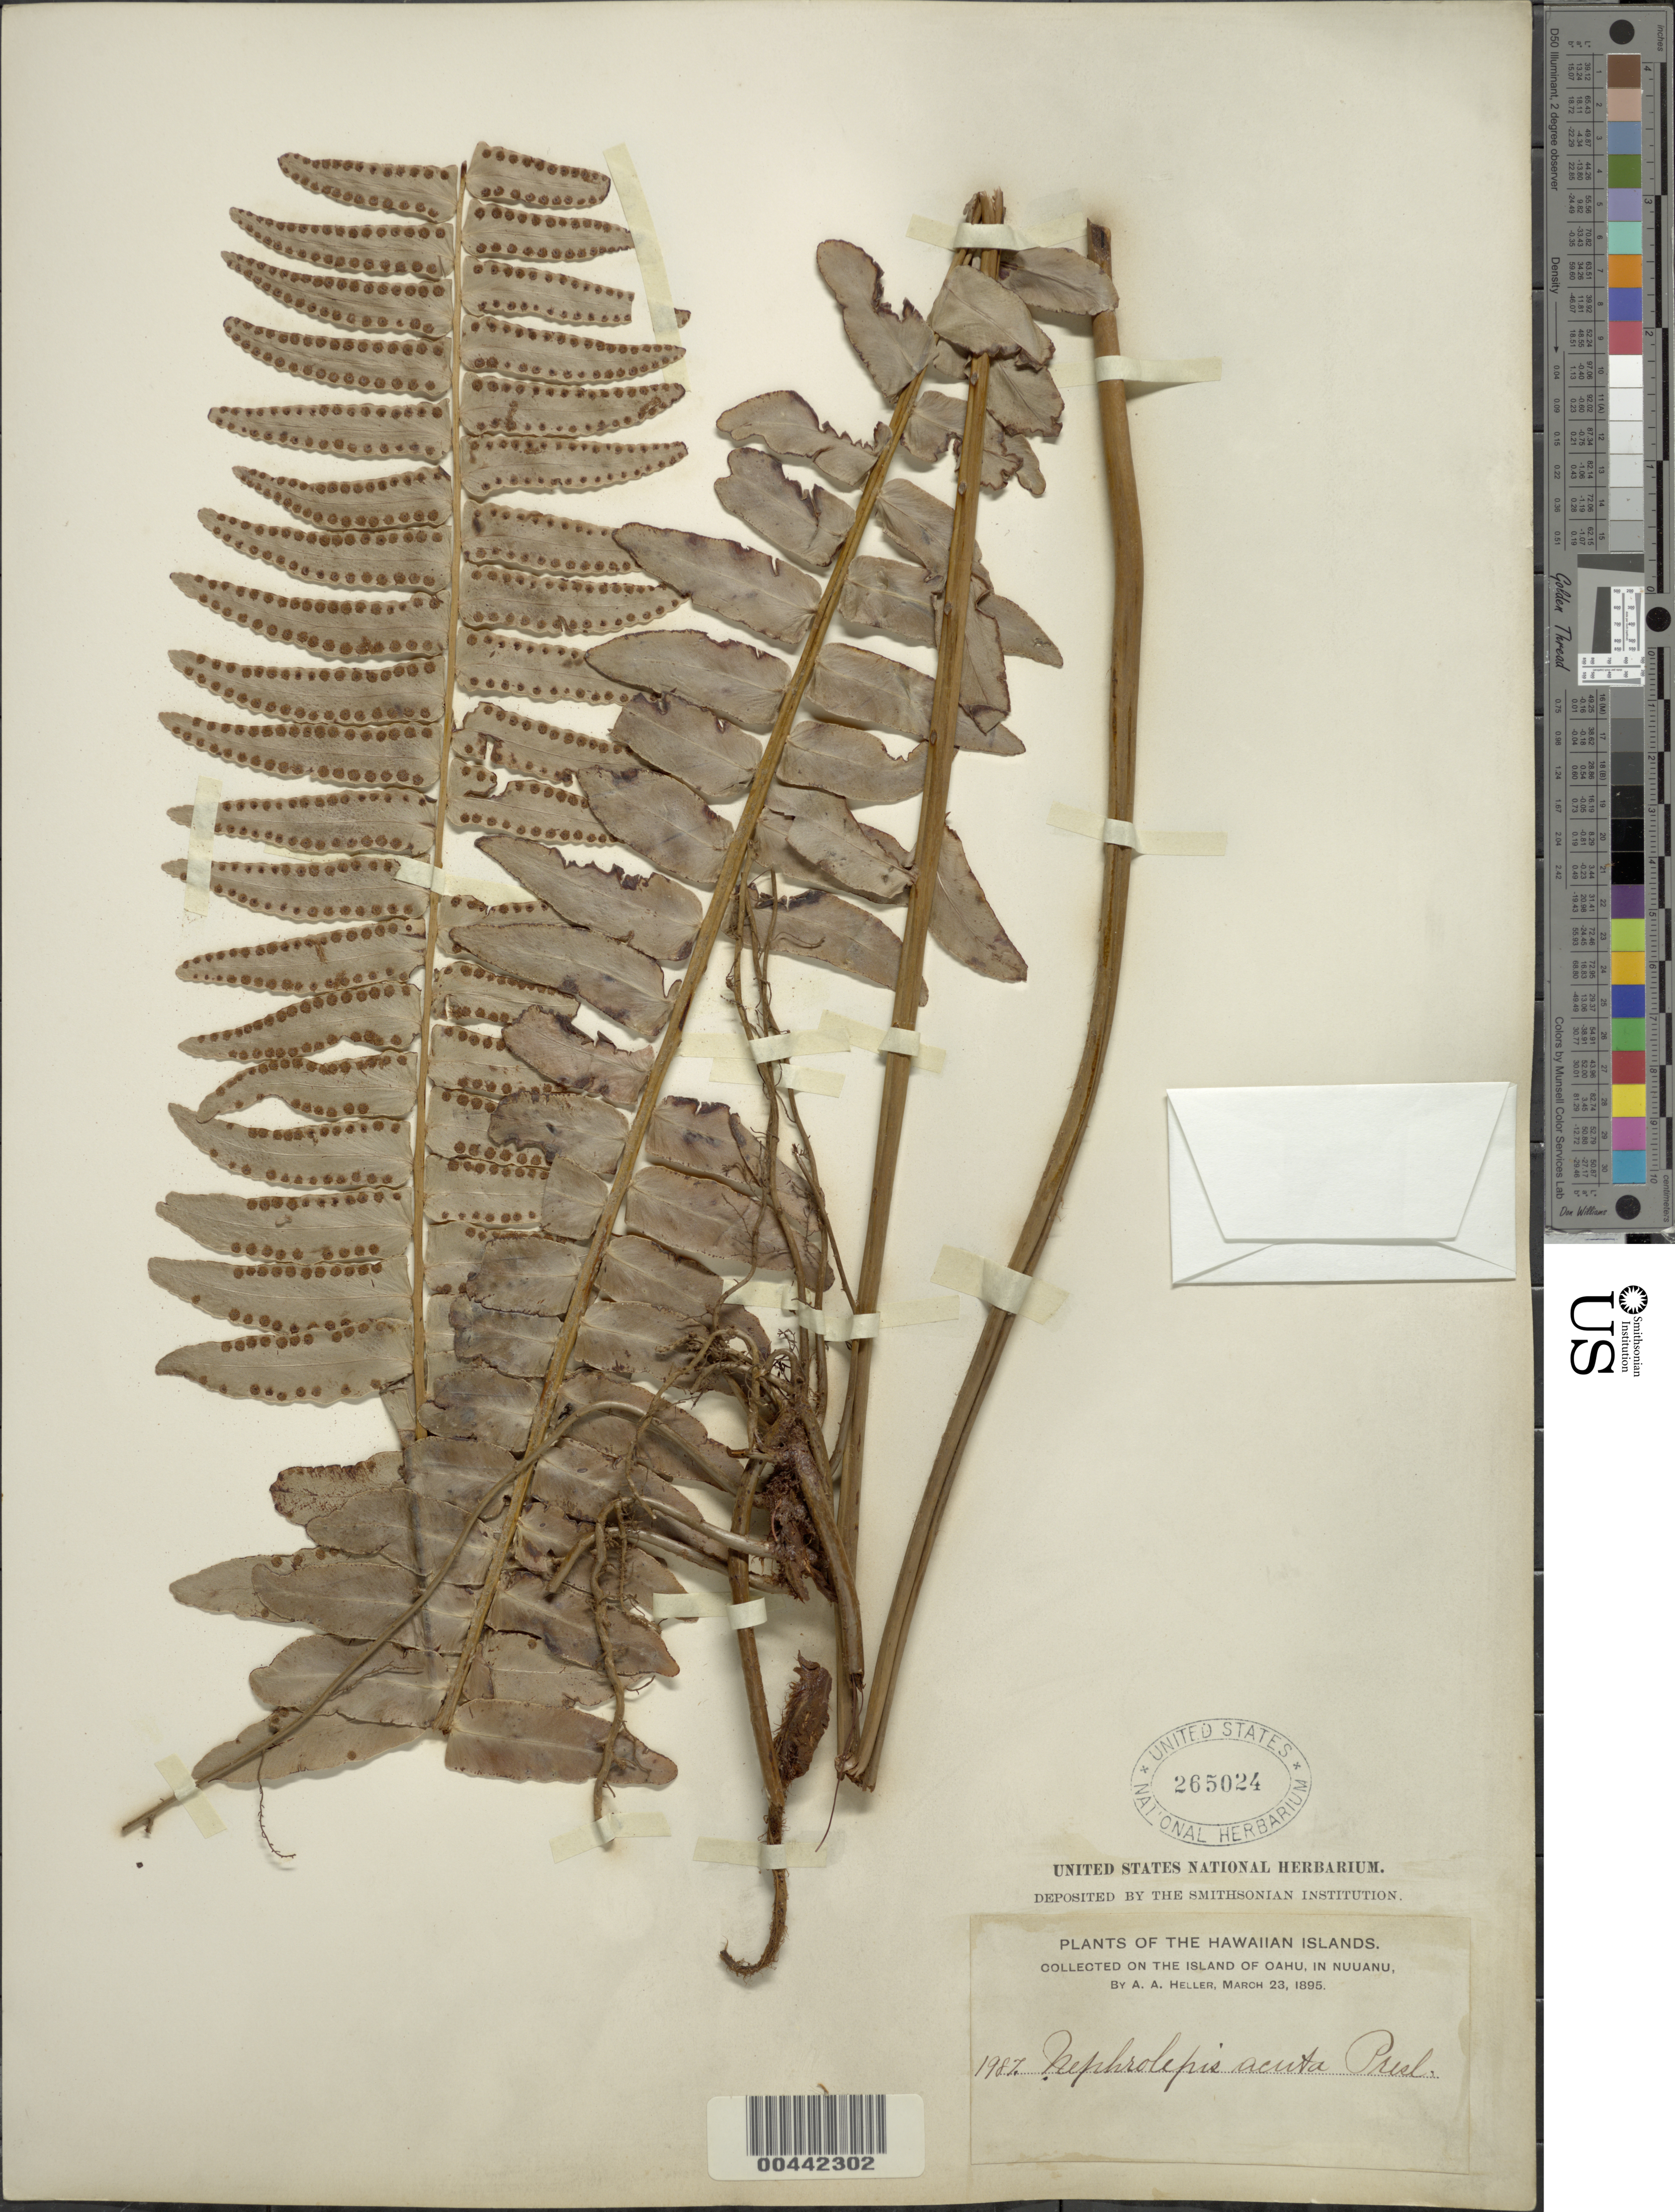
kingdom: Plantae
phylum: Tracheophyta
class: Polypodiopsida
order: Polypodiales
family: Nephrolepidaceae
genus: Nephrolepis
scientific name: Nephrolepis biserrata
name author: (Sw.) Schott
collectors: A. A. Heller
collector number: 1987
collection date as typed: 23 Mar 1895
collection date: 1895-03-23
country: United States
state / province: Hawaii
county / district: Honolulu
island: Oahu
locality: Oahu, in Nuuanu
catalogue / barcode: US 265024